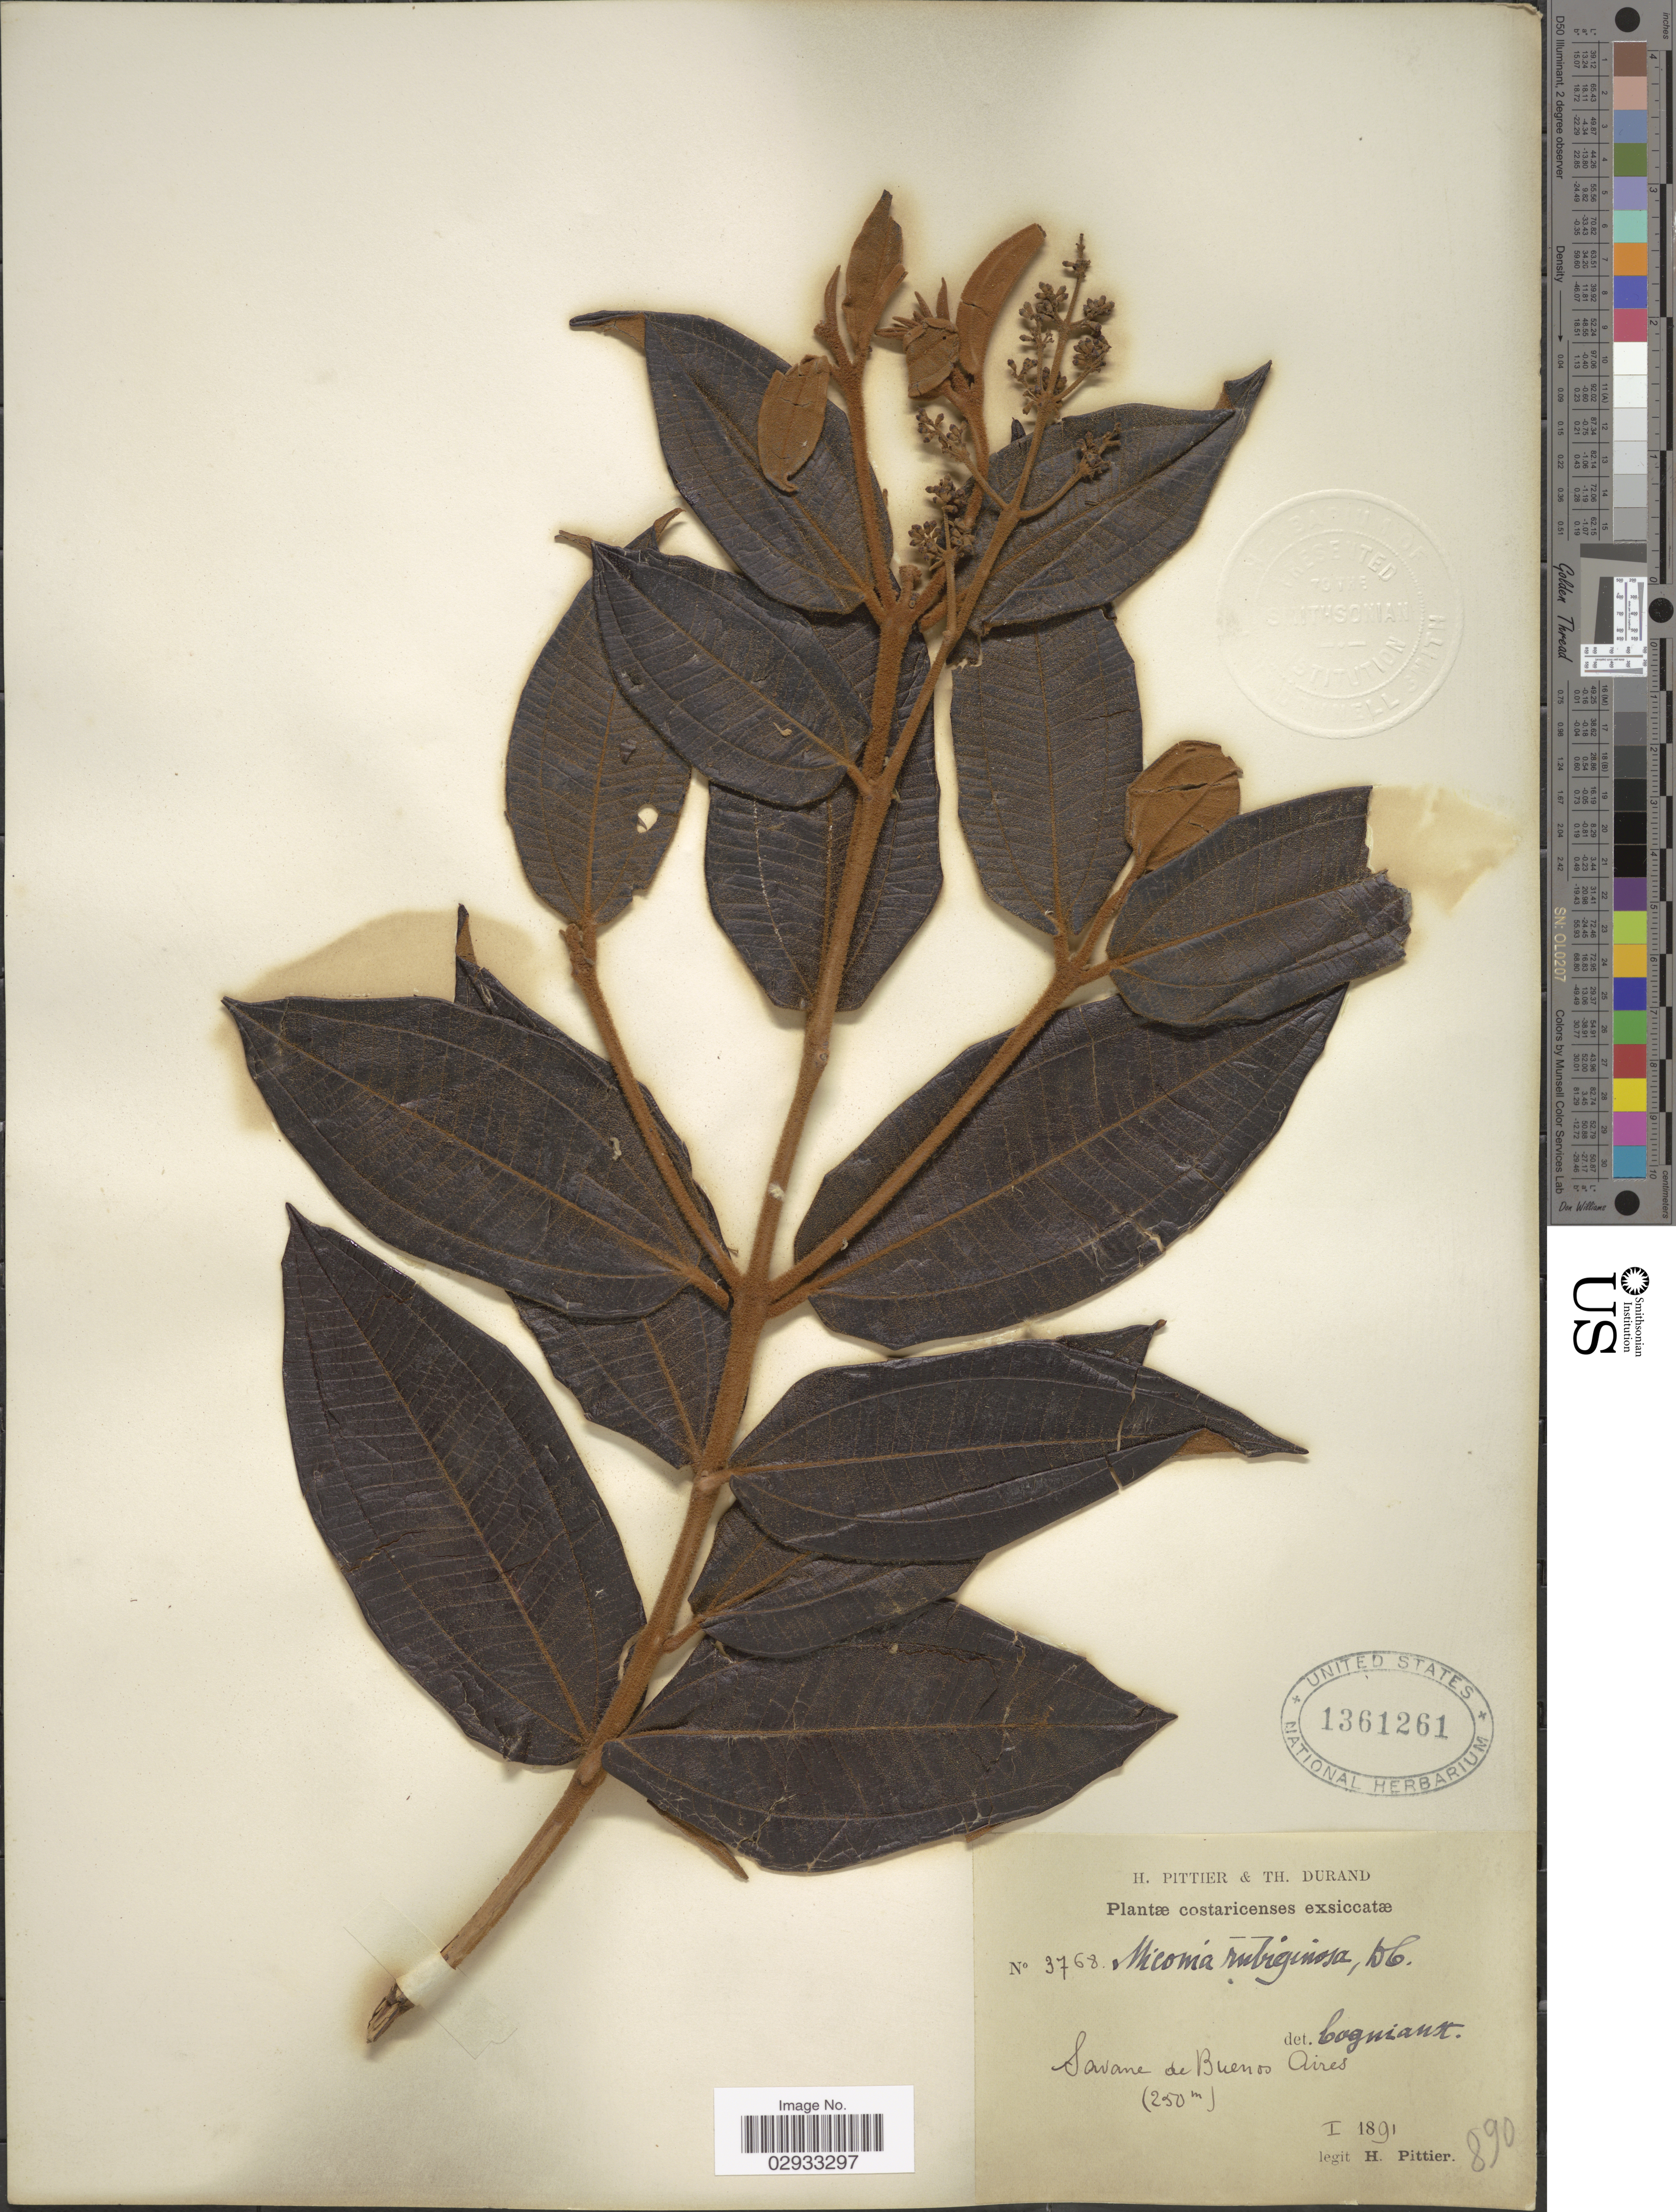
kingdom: Plantae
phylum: Tracheophyta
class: Magnoliopsida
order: Myrtales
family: Melastomataceae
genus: Miconia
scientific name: Miconia rubiginosa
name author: (Bonpl.) DC.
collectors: H. F. Pittier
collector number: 3768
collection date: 1891-01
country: Costa Rica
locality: Savane de Buenos Aires.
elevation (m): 250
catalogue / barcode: US 1361261